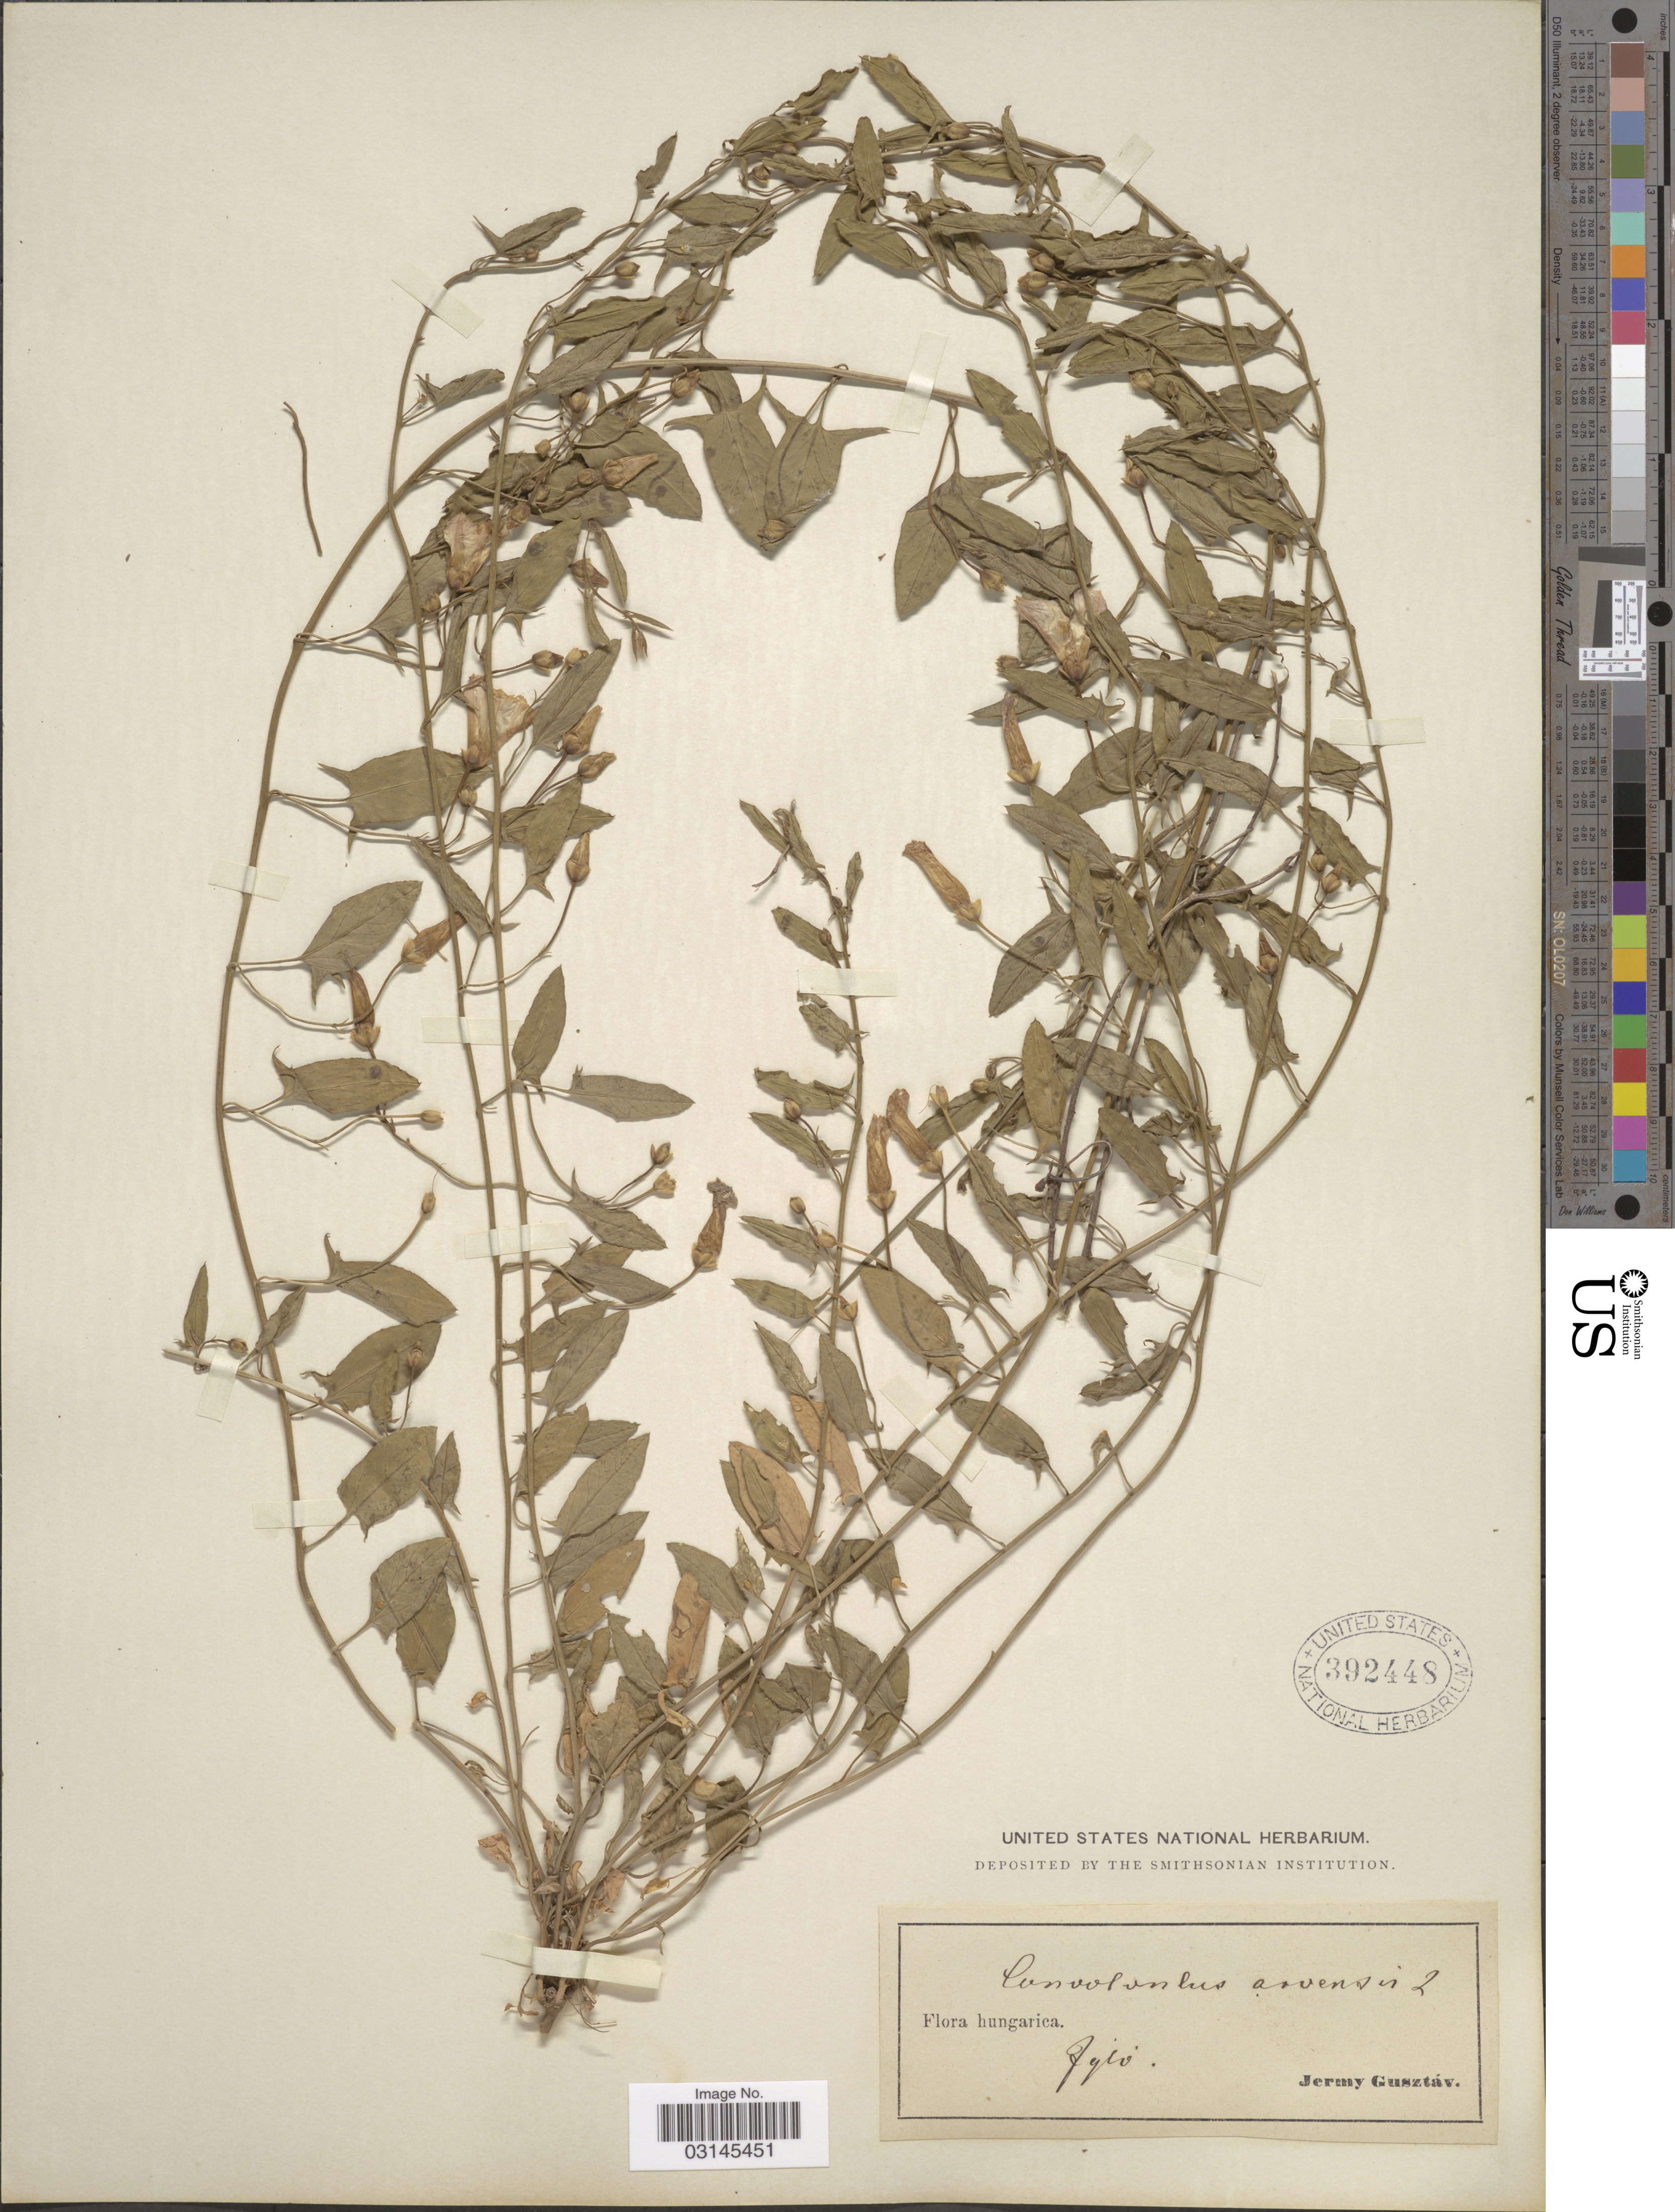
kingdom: Plantae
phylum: Tracheophyta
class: Magnoliopsida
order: Solanales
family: Convolvulaceae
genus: Convolvulus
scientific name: Convolvulus arvensis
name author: L.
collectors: G. Jermy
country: Hungary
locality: Fylo [interpreted] [unsure placement]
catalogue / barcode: US 392448